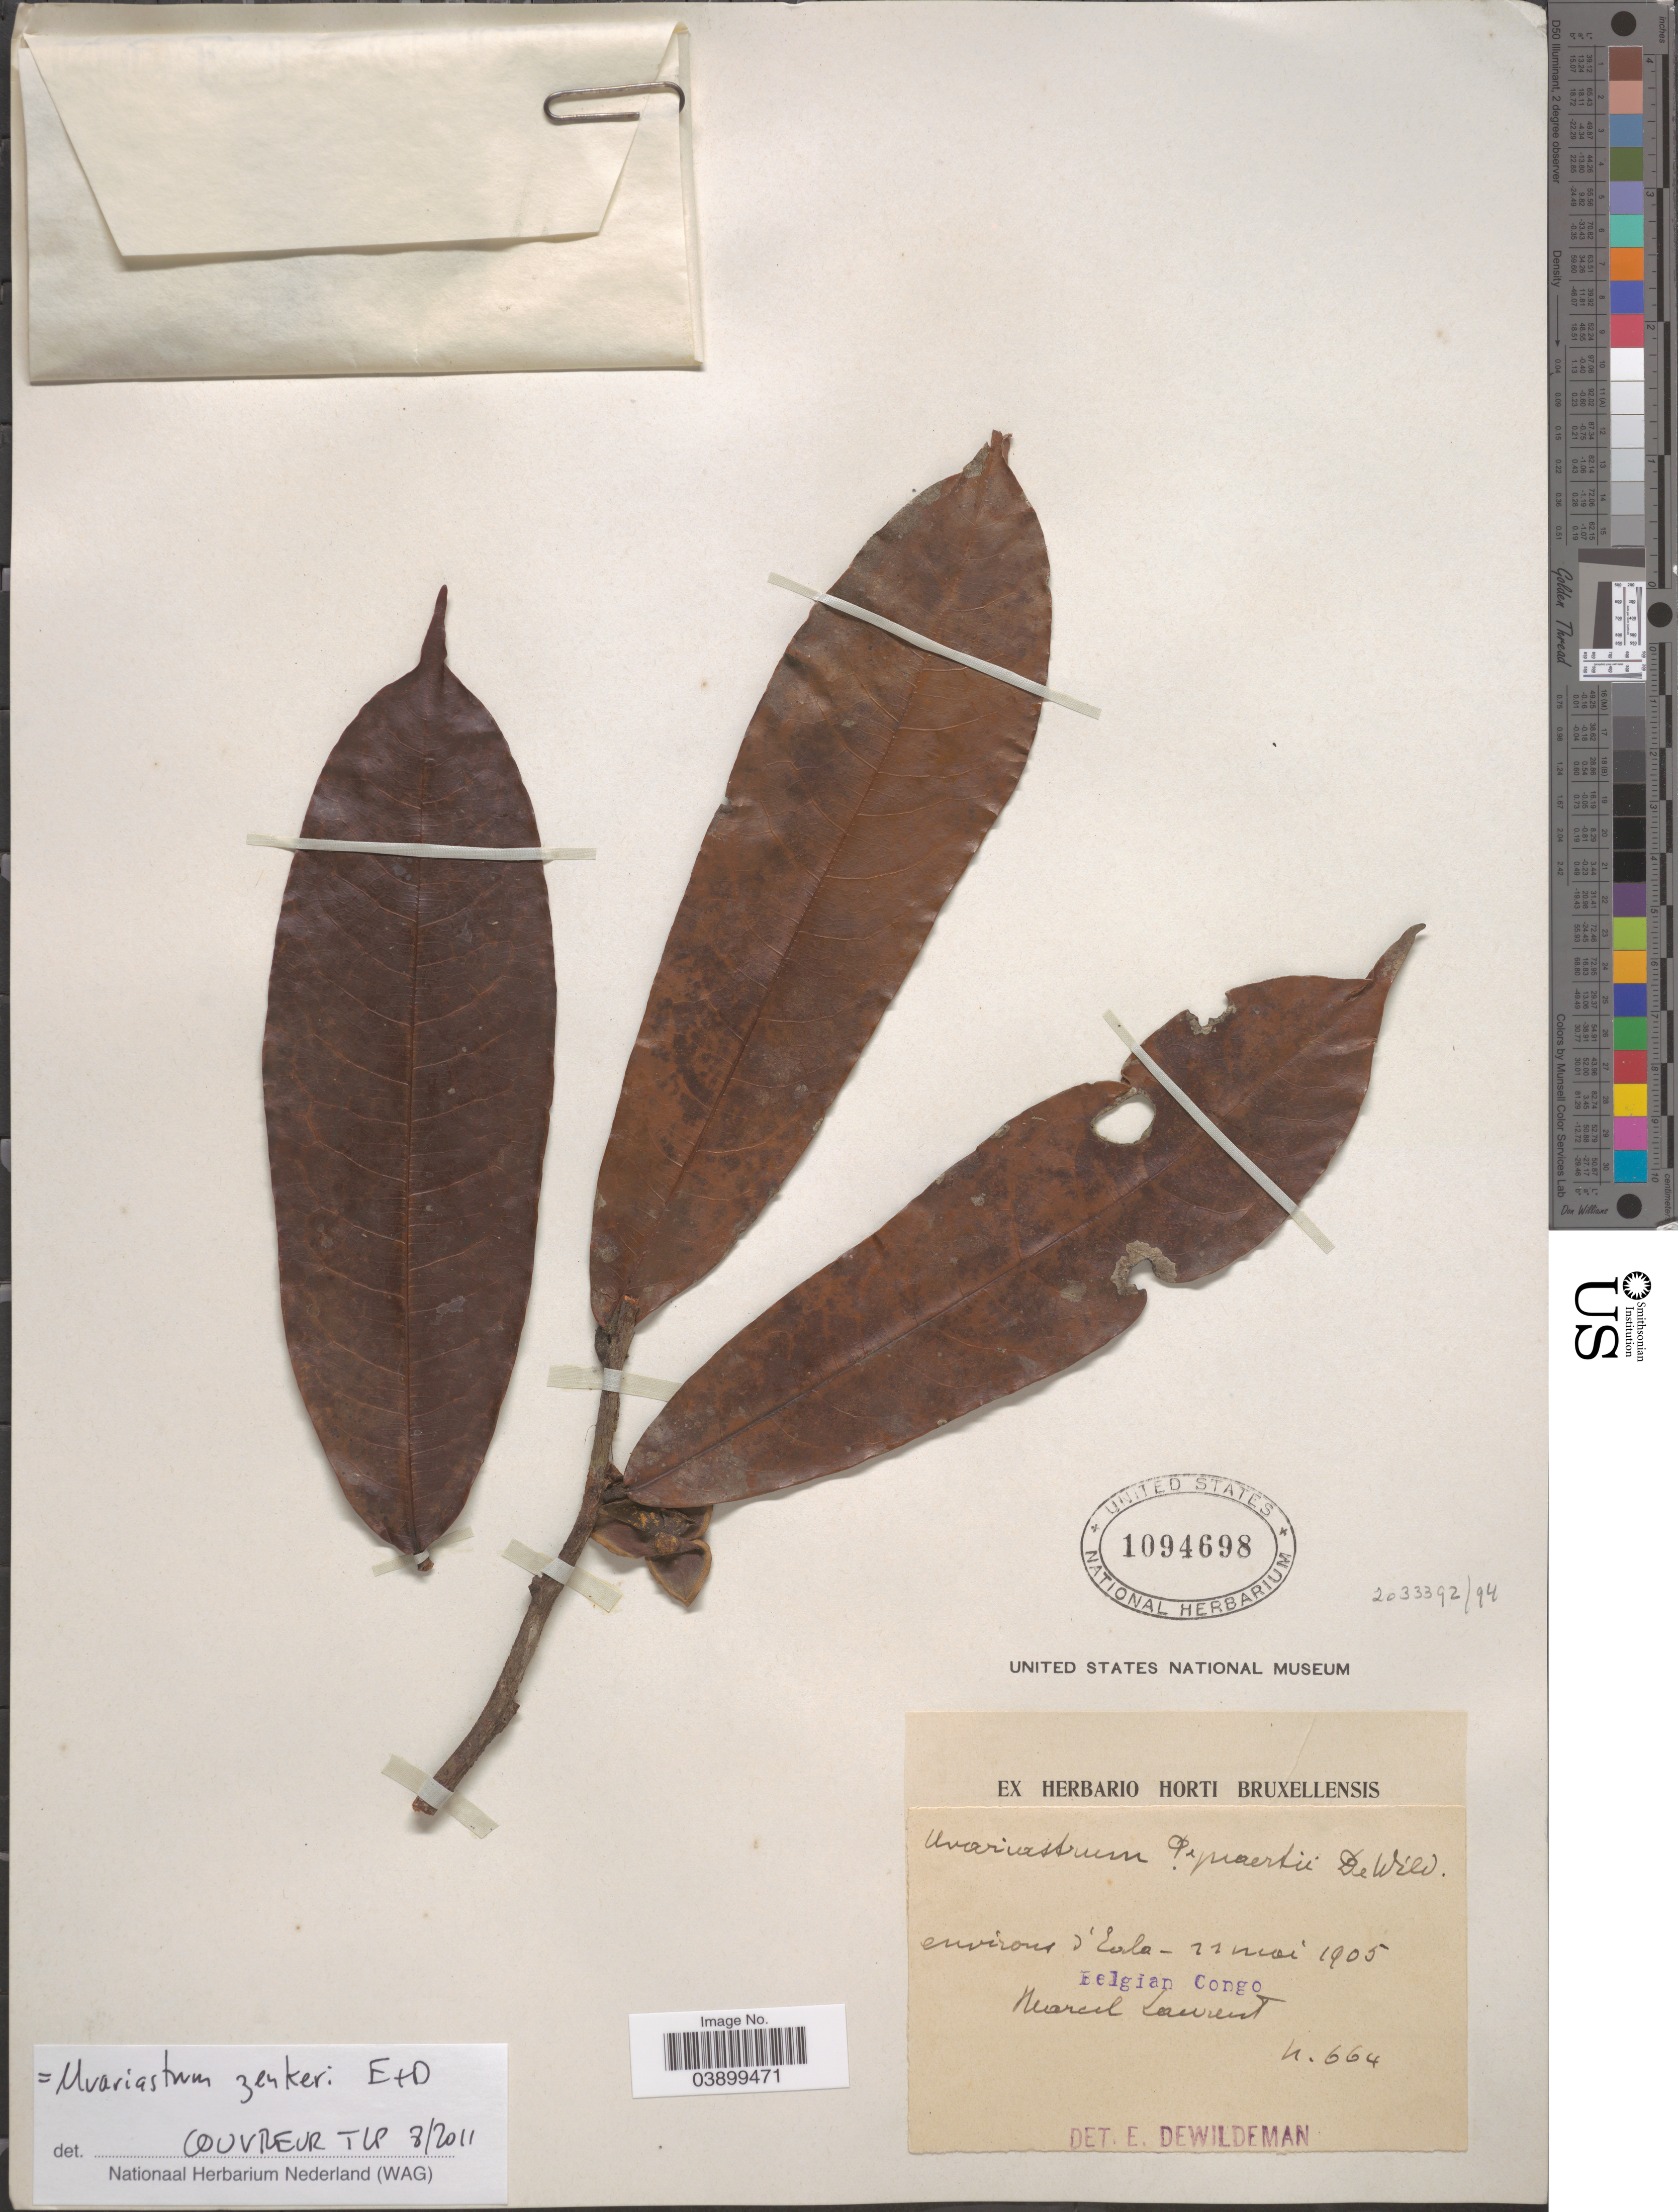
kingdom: Plantae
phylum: Tracheophyta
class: Magnoliopsida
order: Magnoliales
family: Annonaceae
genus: Uvariastrum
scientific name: Uvariastrum zenkeri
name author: Engl. & Diels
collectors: M. Laurent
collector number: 664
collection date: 1905-05-22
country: Congo, Democratic Republic of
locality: Environs d' Eala. Belgian Congo.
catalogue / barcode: US 1094698